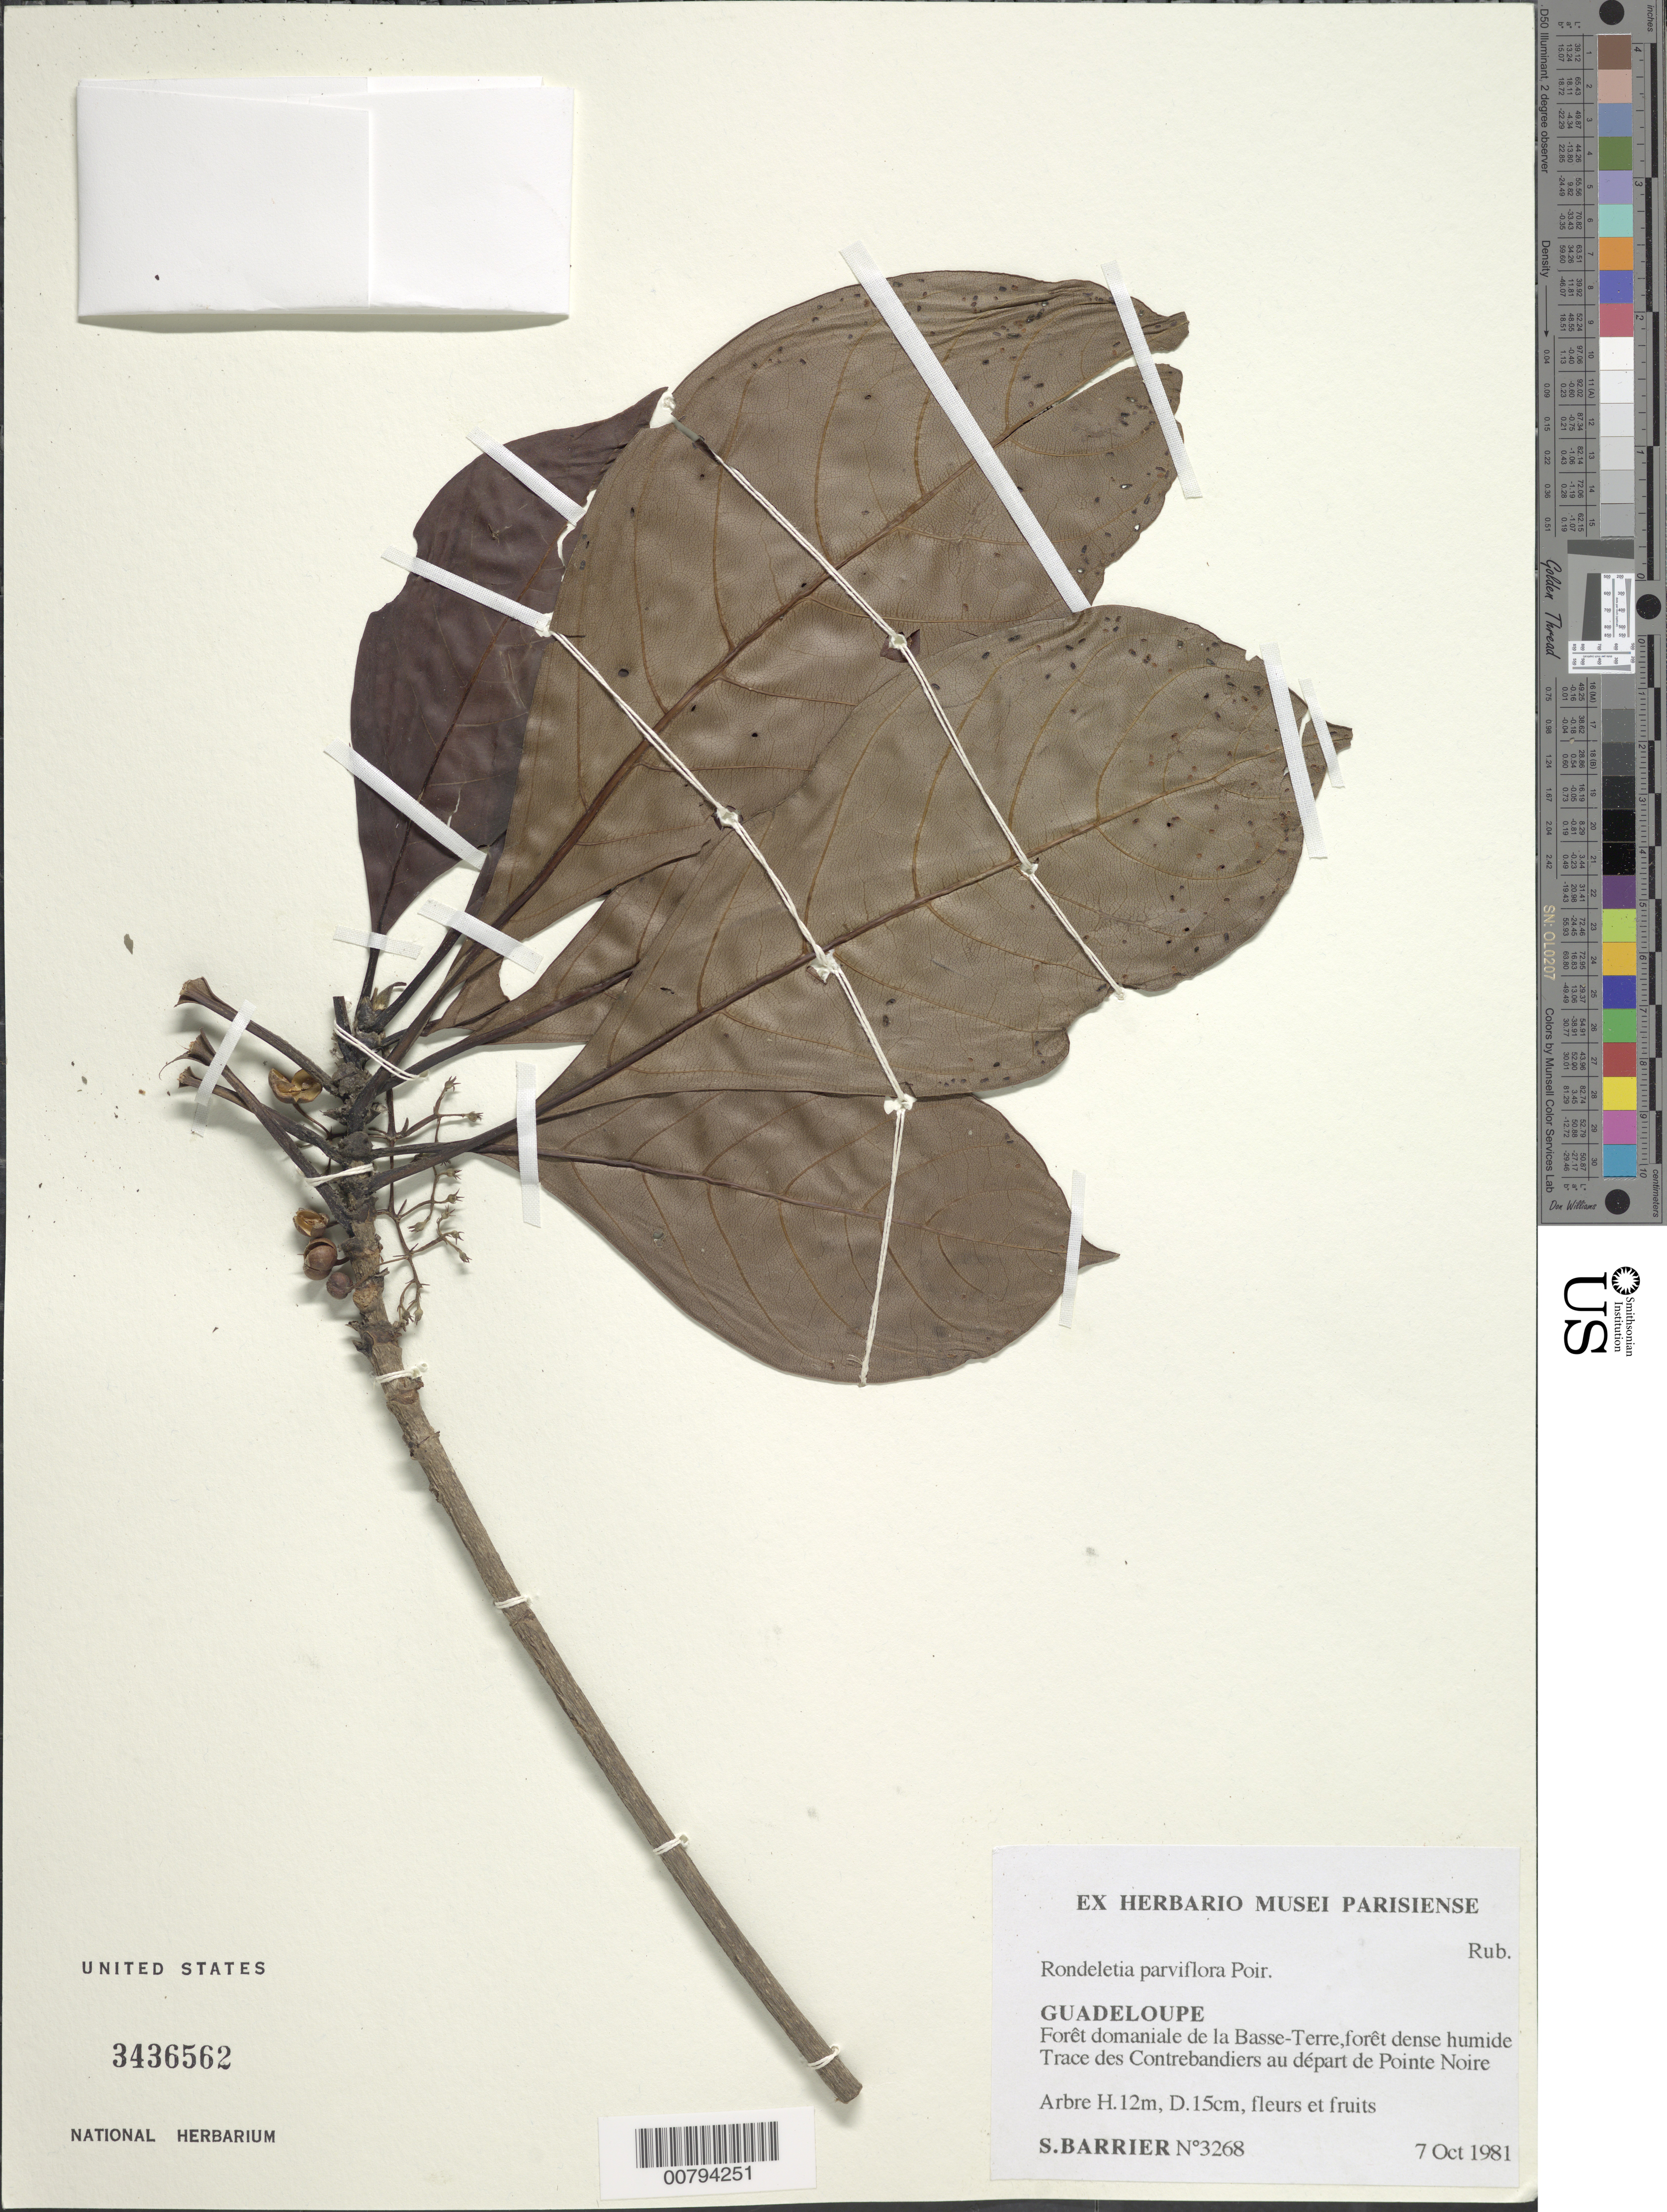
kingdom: Plantae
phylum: Tracheophyta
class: Magnoliopsida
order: Gentianales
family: Rubiaceae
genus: Rondeletia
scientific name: Rondeletia parviflora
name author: Poir.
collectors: S. Barrier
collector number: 3268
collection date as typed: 07 0ct 1981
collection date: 1981-10-07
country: Guadeloupe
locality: Trace des Contrebandiers au départ de Pointe Noire. Foret domaniale de Basse-Terre.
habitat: Foret dense humide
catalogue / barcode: US 3436562